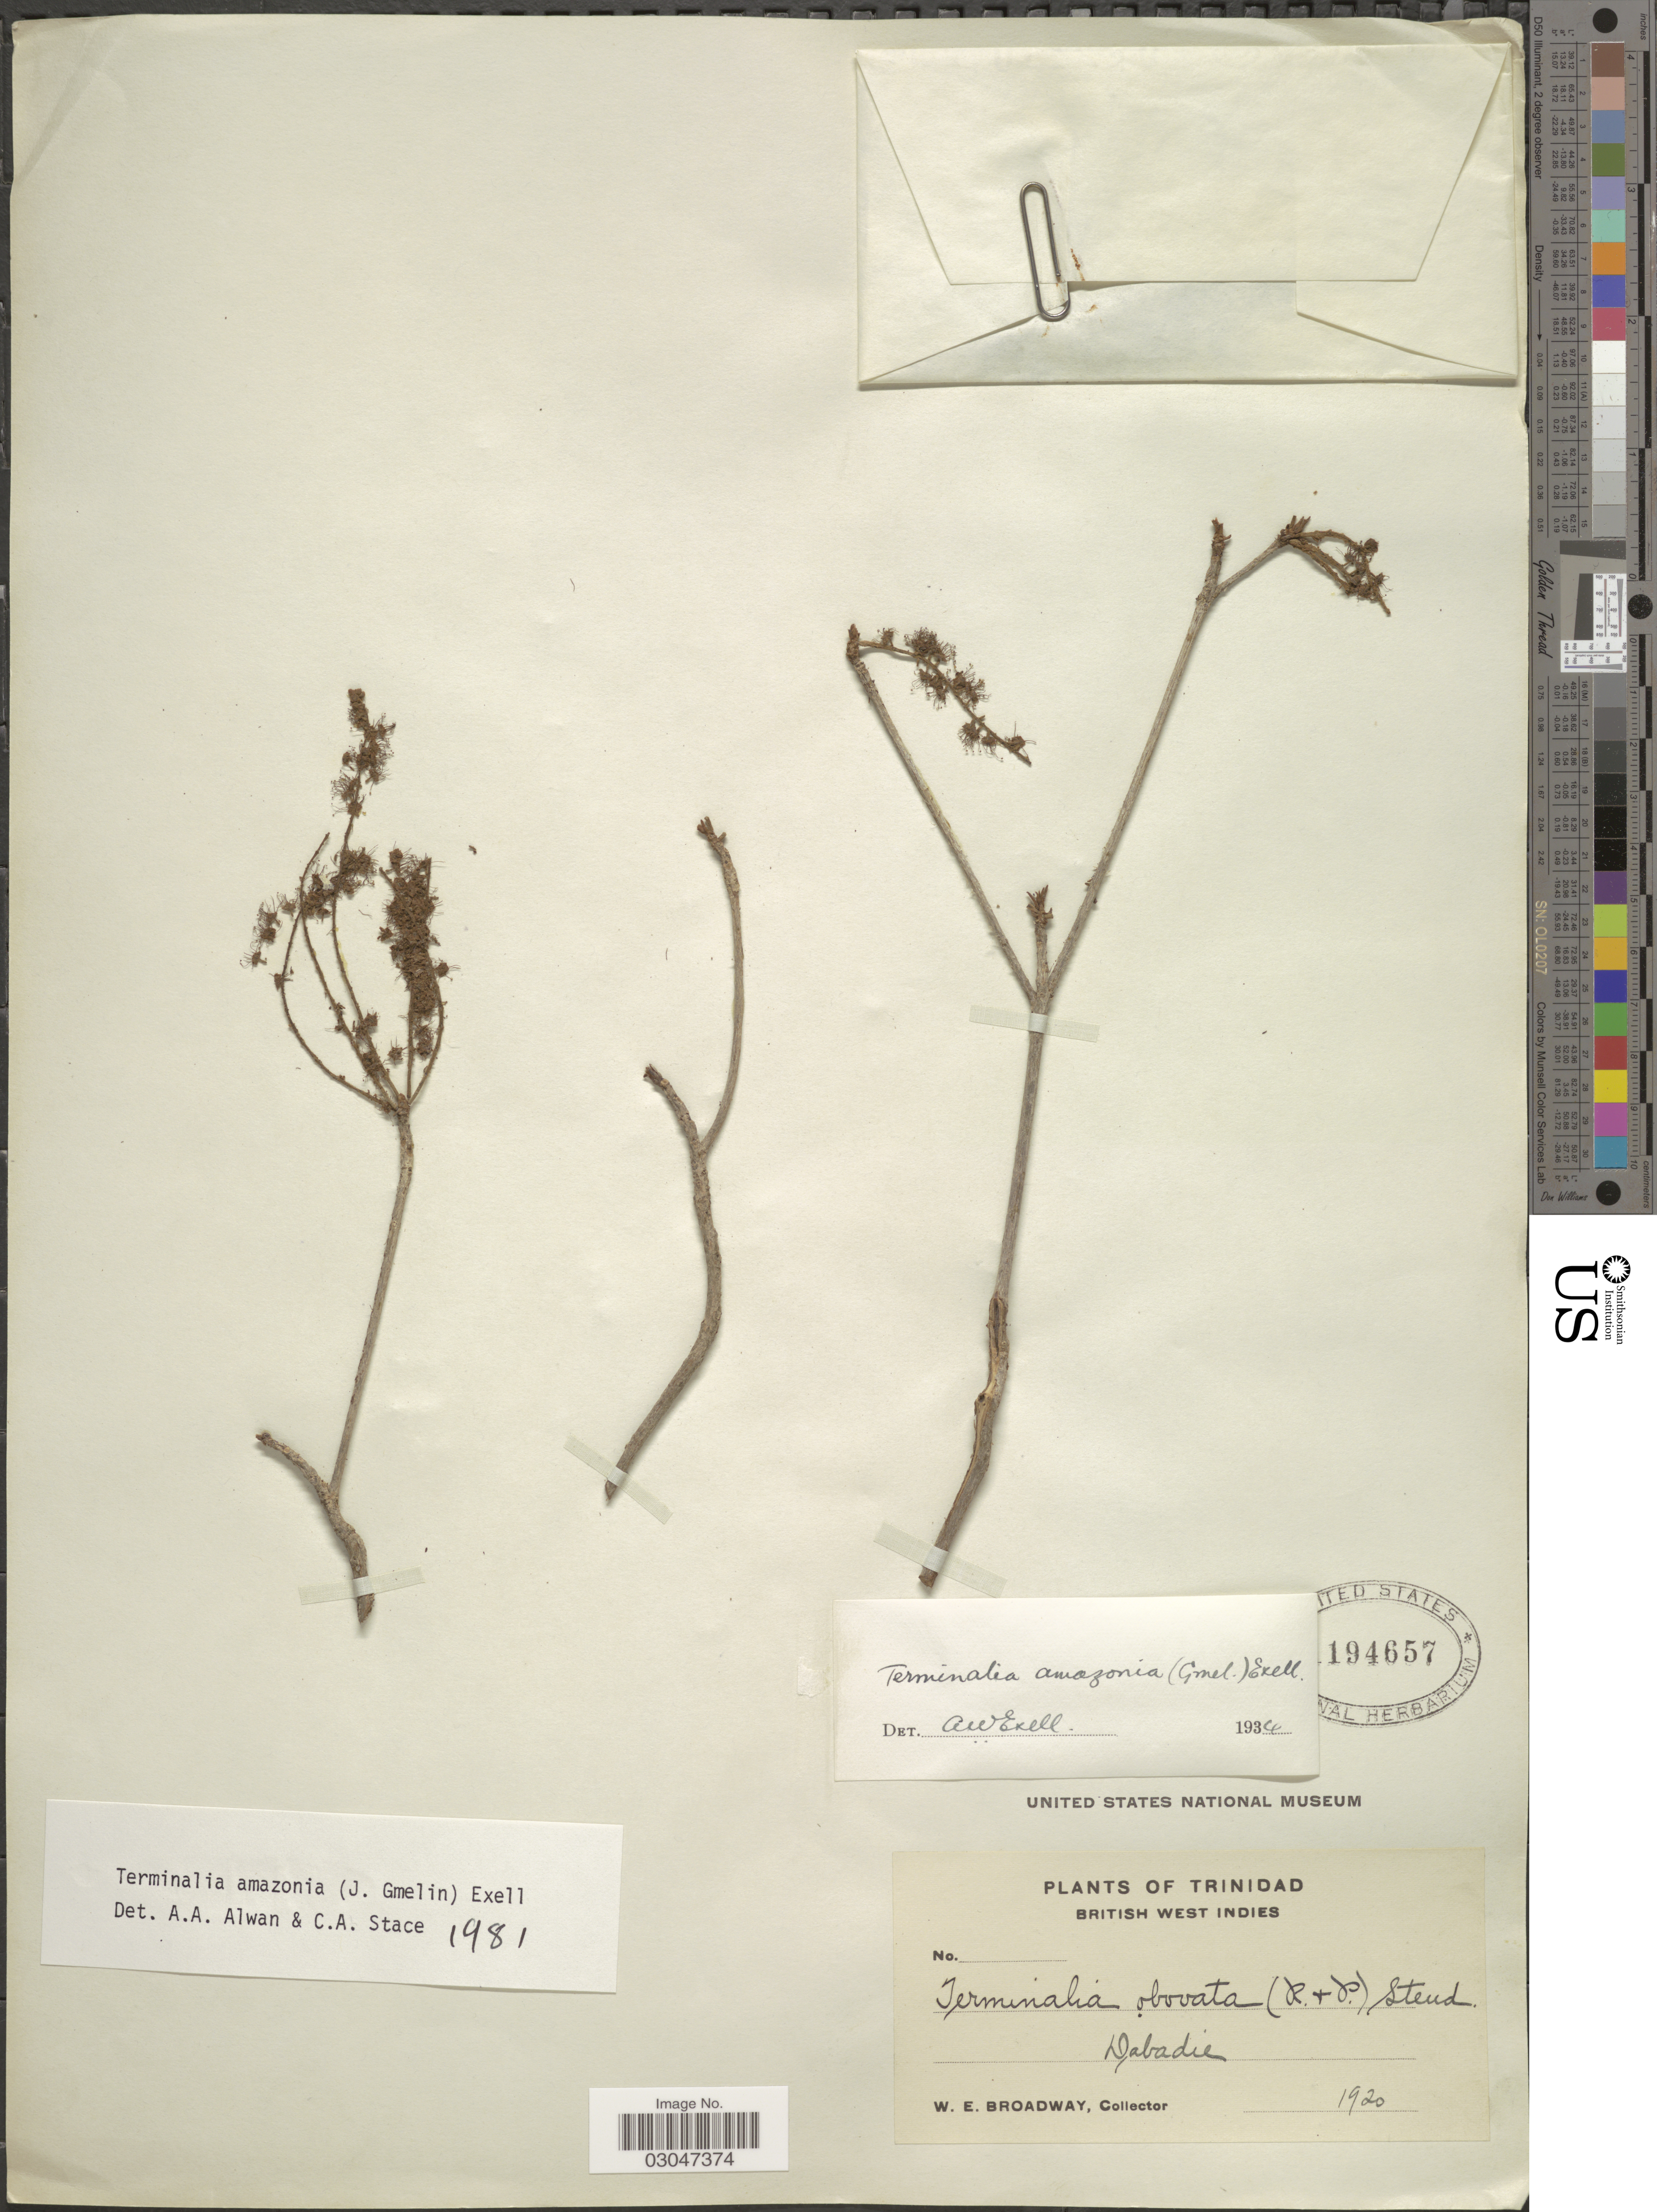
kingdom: Plantae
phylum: Tracheophyta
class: Magnoliopsida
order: Myrtales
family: Combretaceae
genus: Terminalia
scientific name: Terminalia amazonia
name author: (J.F. Gmel.) Exell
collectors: W. E. Broadway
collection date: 1920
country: Trinidad and Tobago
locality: Trinidad, British West Indies. Dabadie.